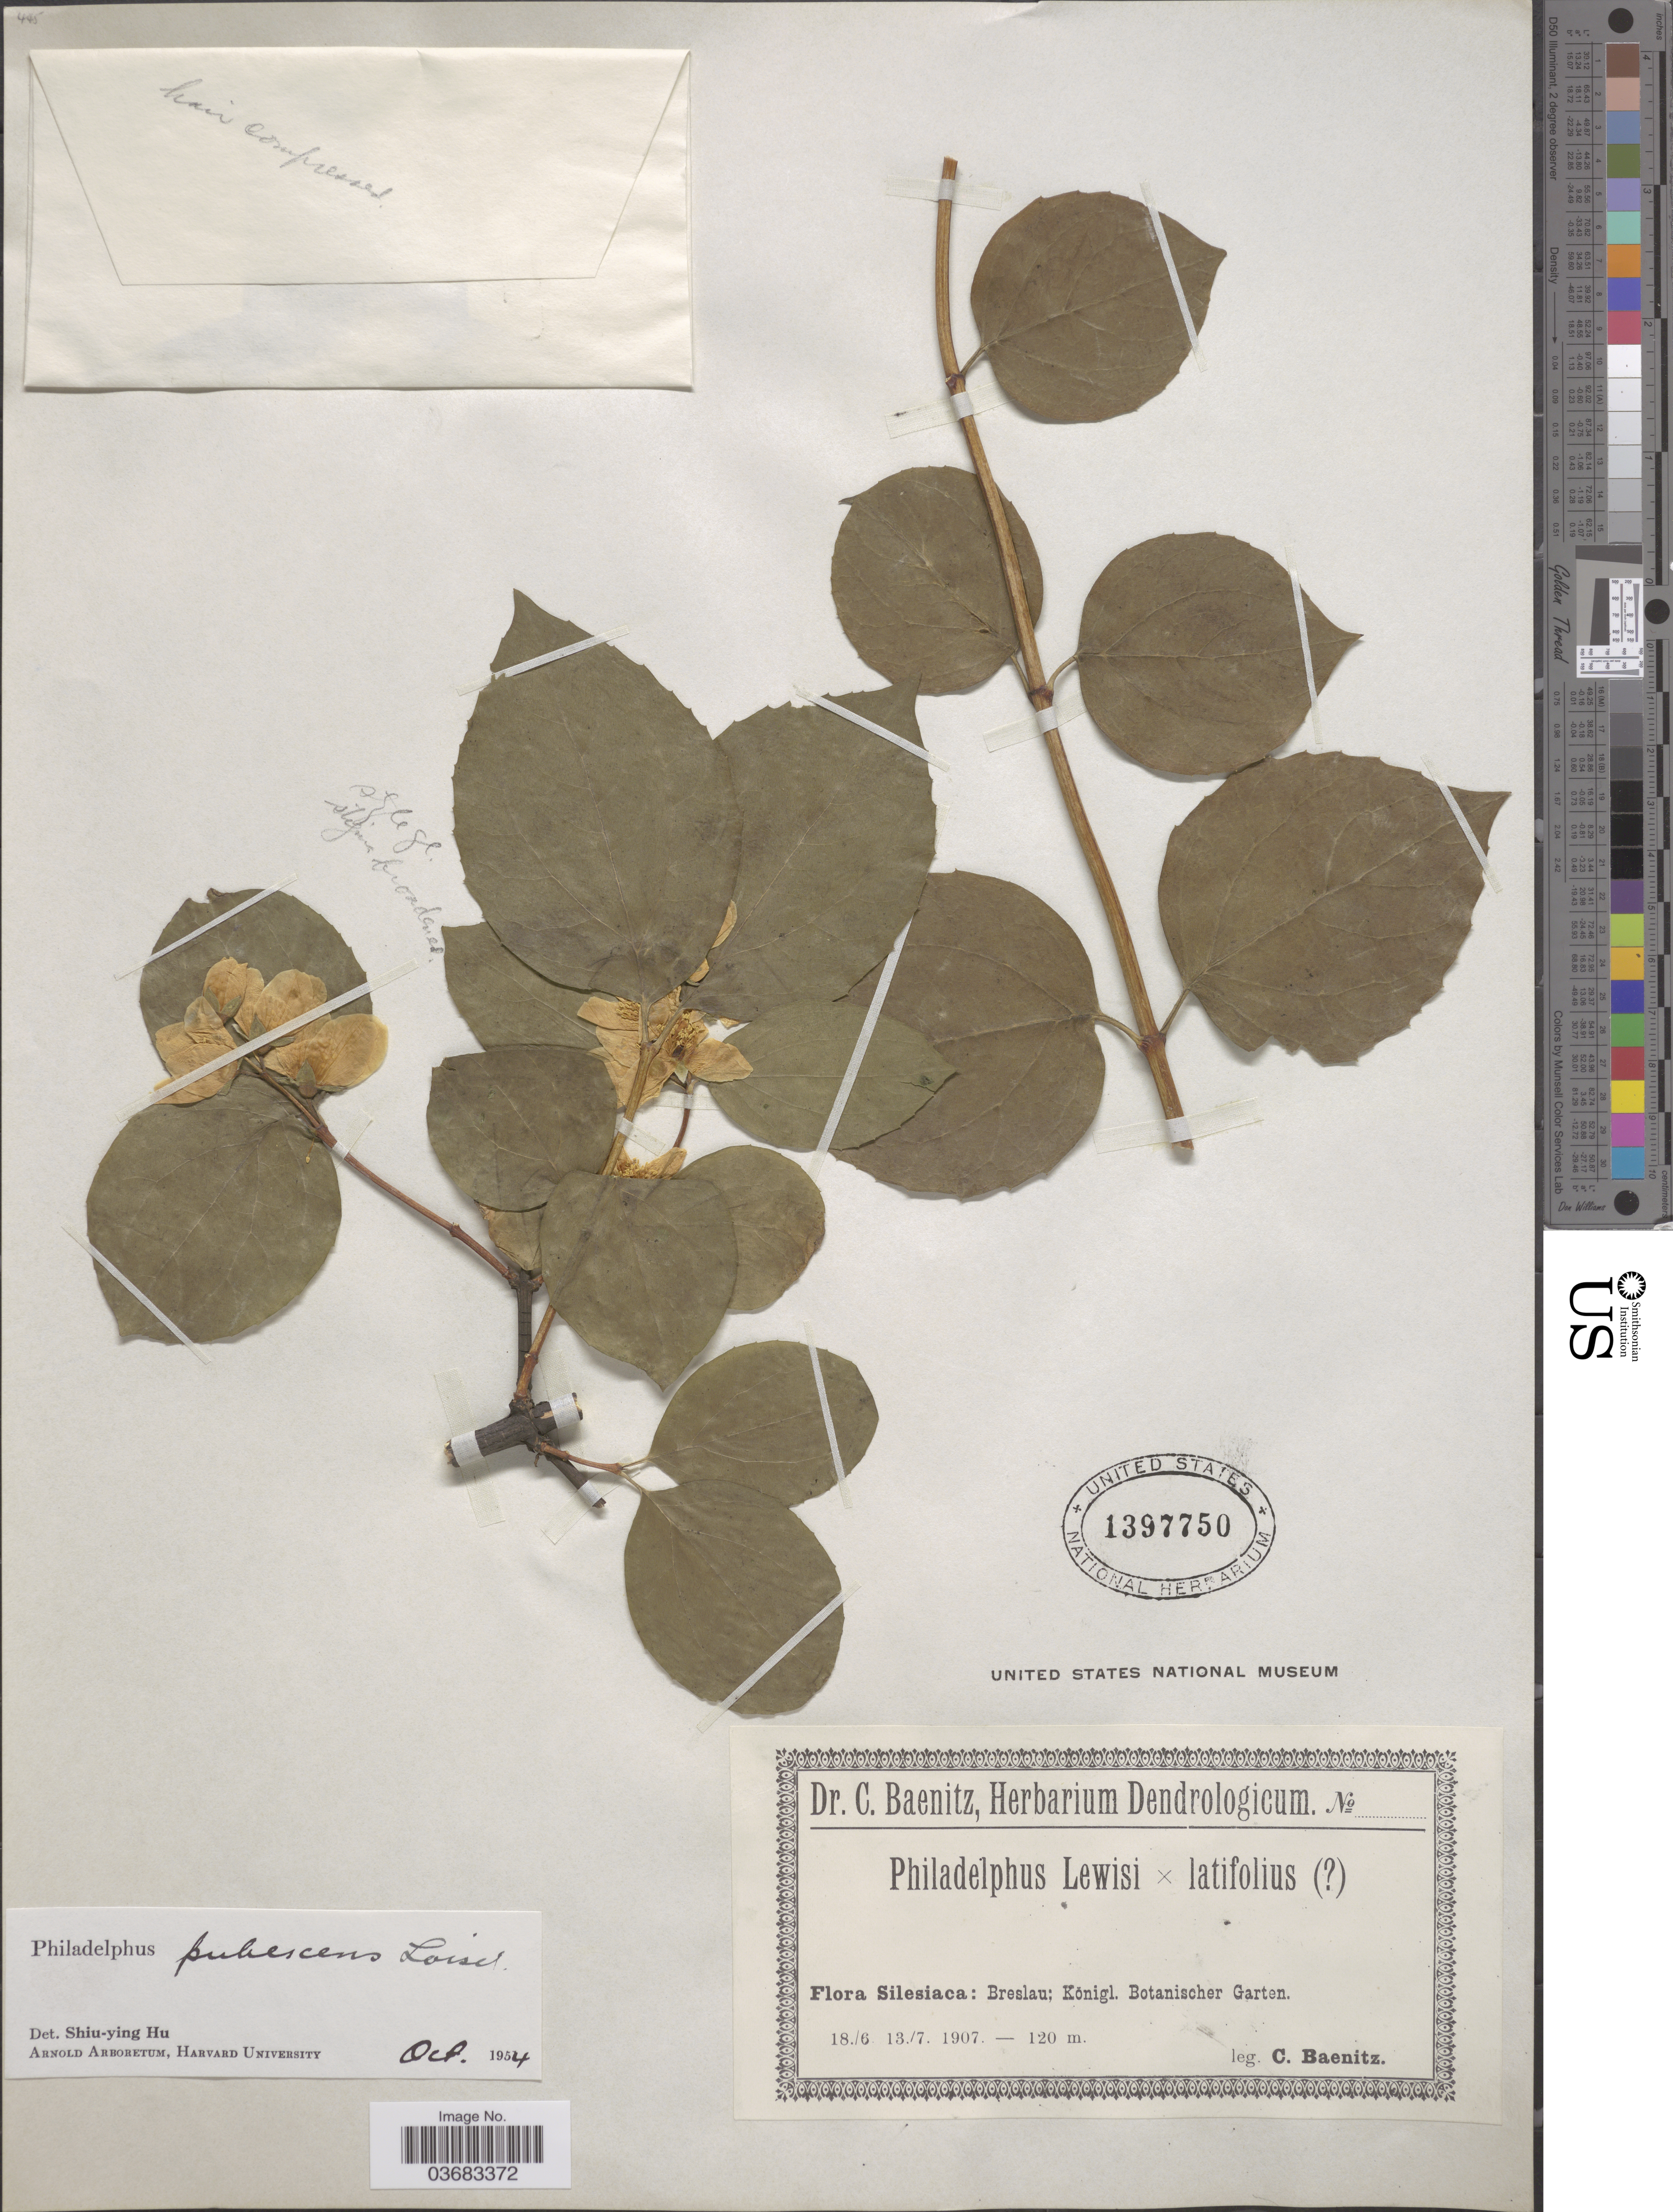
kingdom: Plantae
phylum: Tracheophyta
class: Magnoliopsida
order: Cornales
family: Hydrangeaceae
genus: Philadelphus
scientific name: Philadelphus pubescens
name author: Loisel.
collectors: C. G. Baenitz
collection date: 1907-06-18/1907-07-13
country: Poland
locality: Silesiaca: Breslau; Kŏnigl. Botanischer Garten.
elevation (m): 120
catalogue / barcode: US 1397750